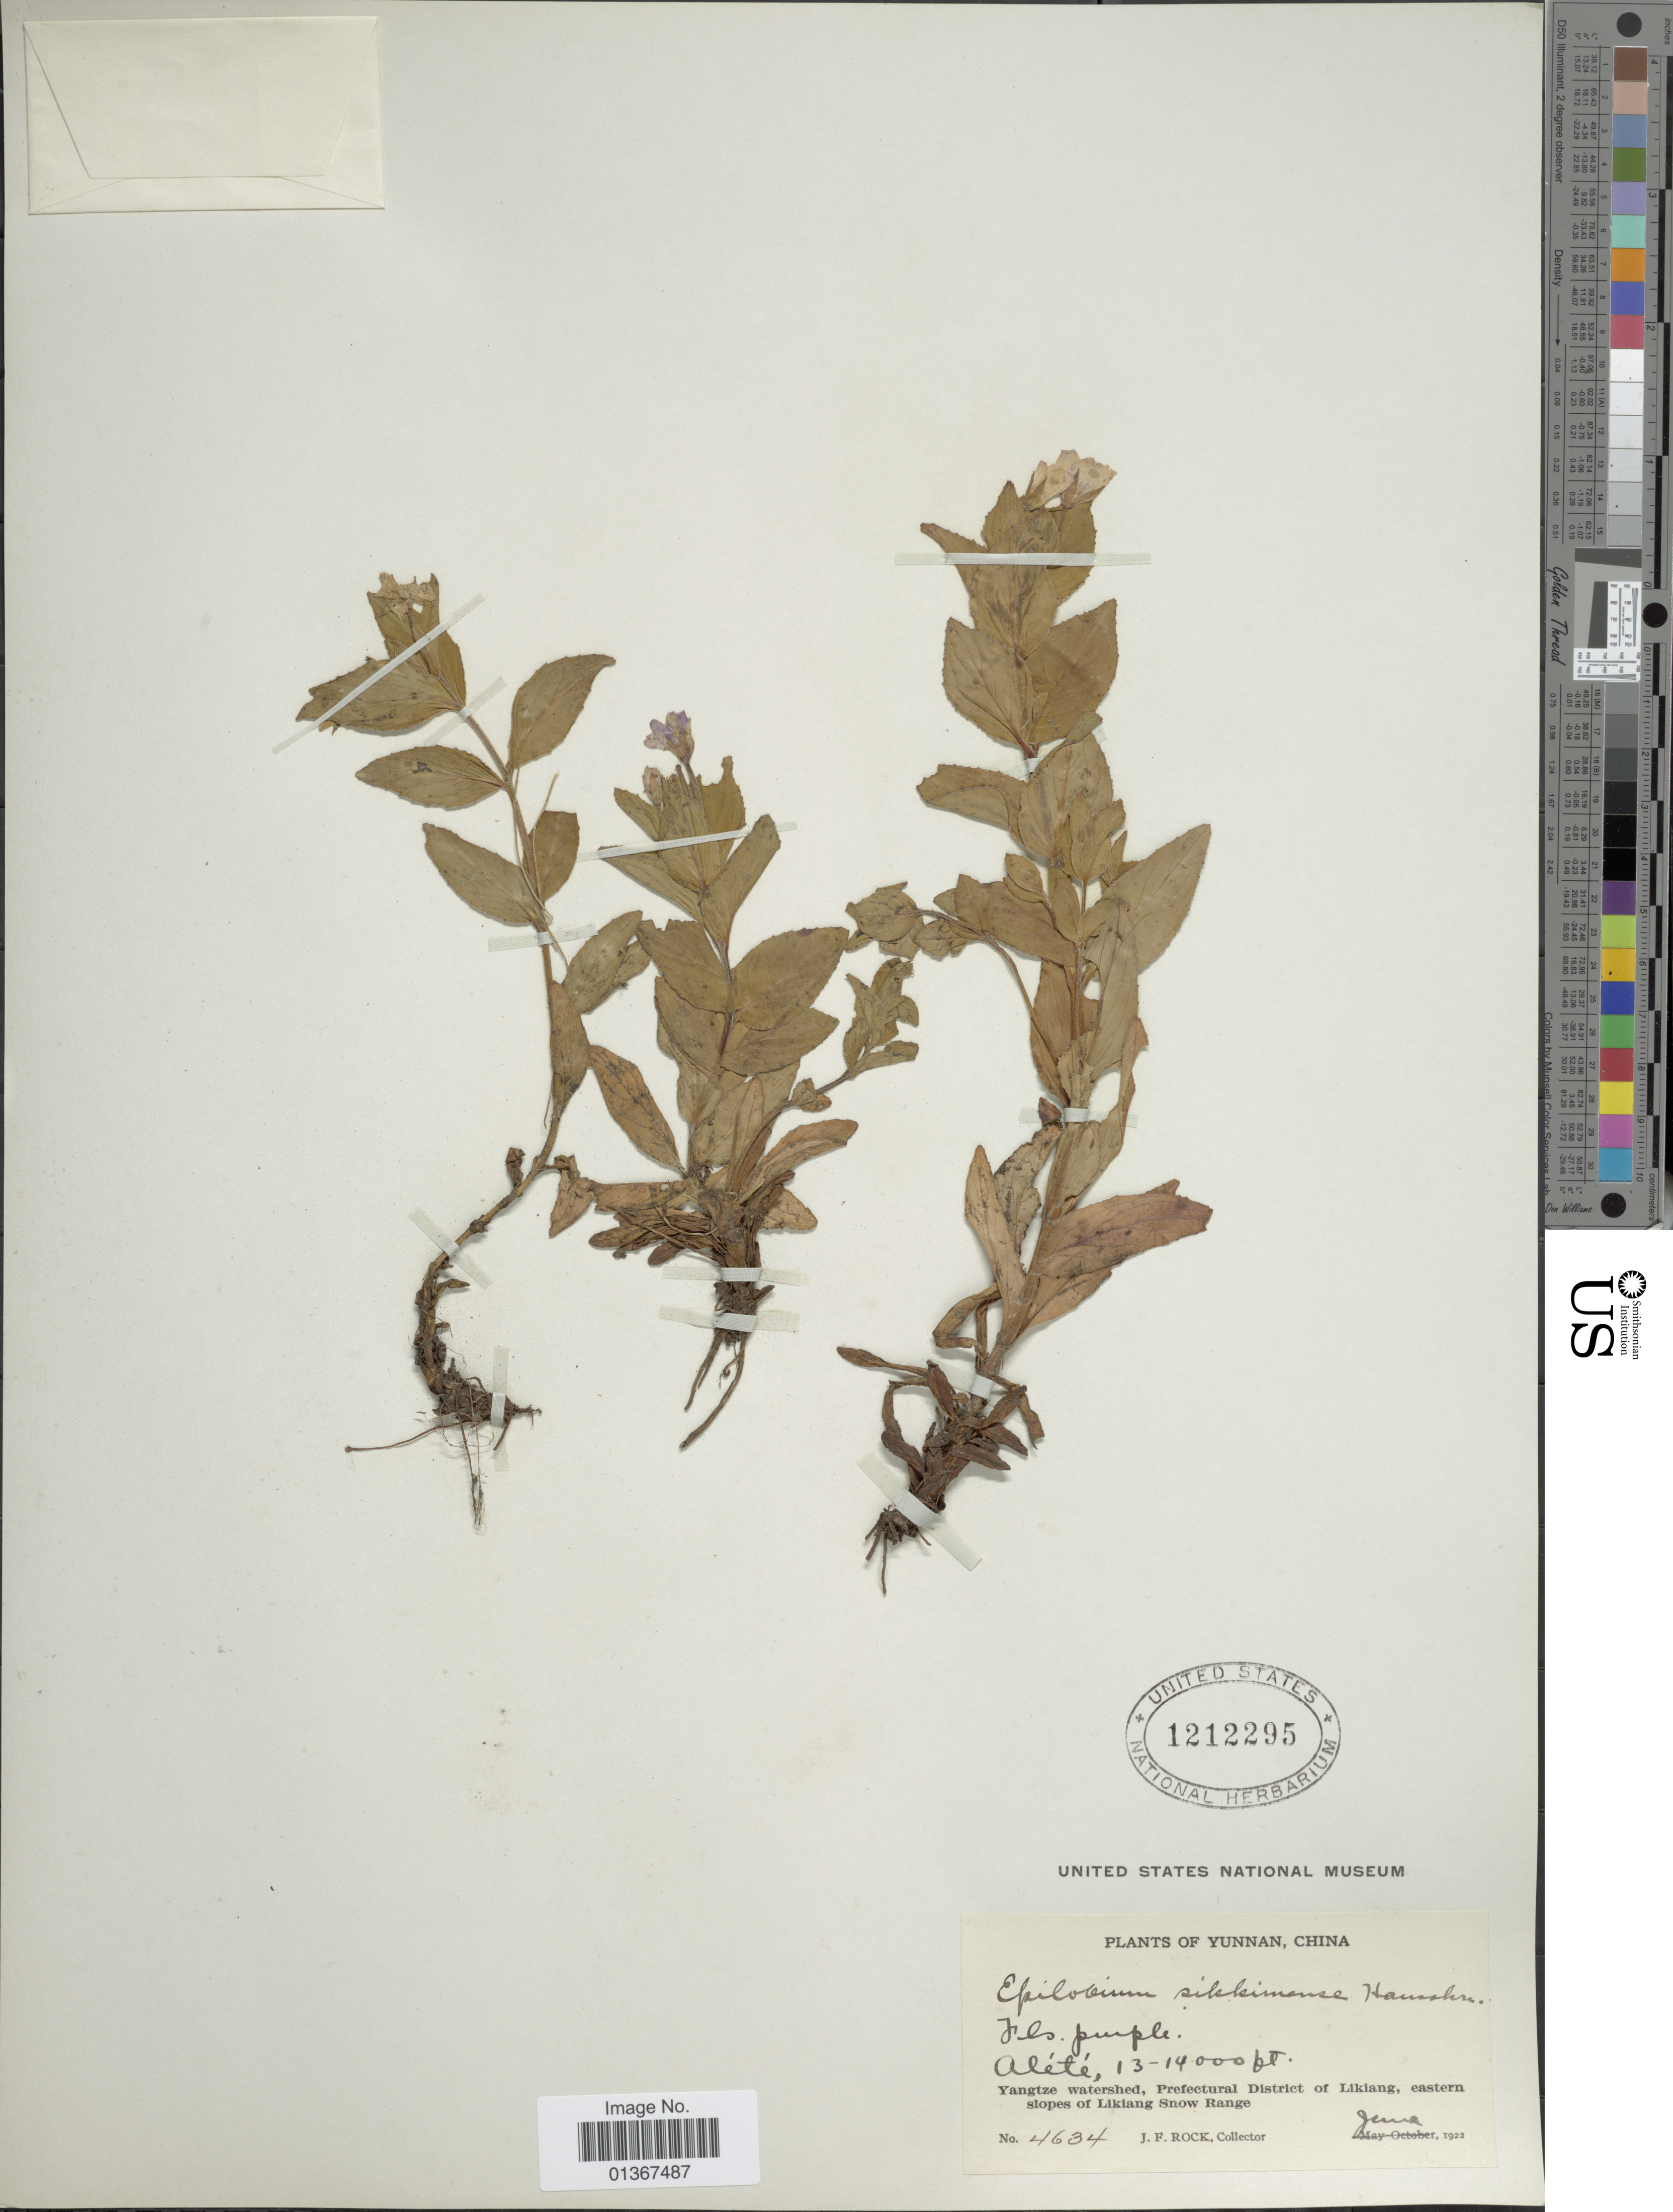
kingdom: Plantae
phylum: Tracheophyta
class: Magnoliopsida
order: Myrtales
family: Onagraceae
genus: Epilobium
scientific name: Epilobium sikkimense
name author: Hausskn.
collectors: J. Rock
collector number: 4634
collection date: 1922-06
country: China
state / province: Yunnan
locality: Alété. Yangtze watershed, Prefectural District of Likiang, eastern slopes of Likiang Snow Range.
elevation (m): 3962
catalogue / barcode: US 1212295